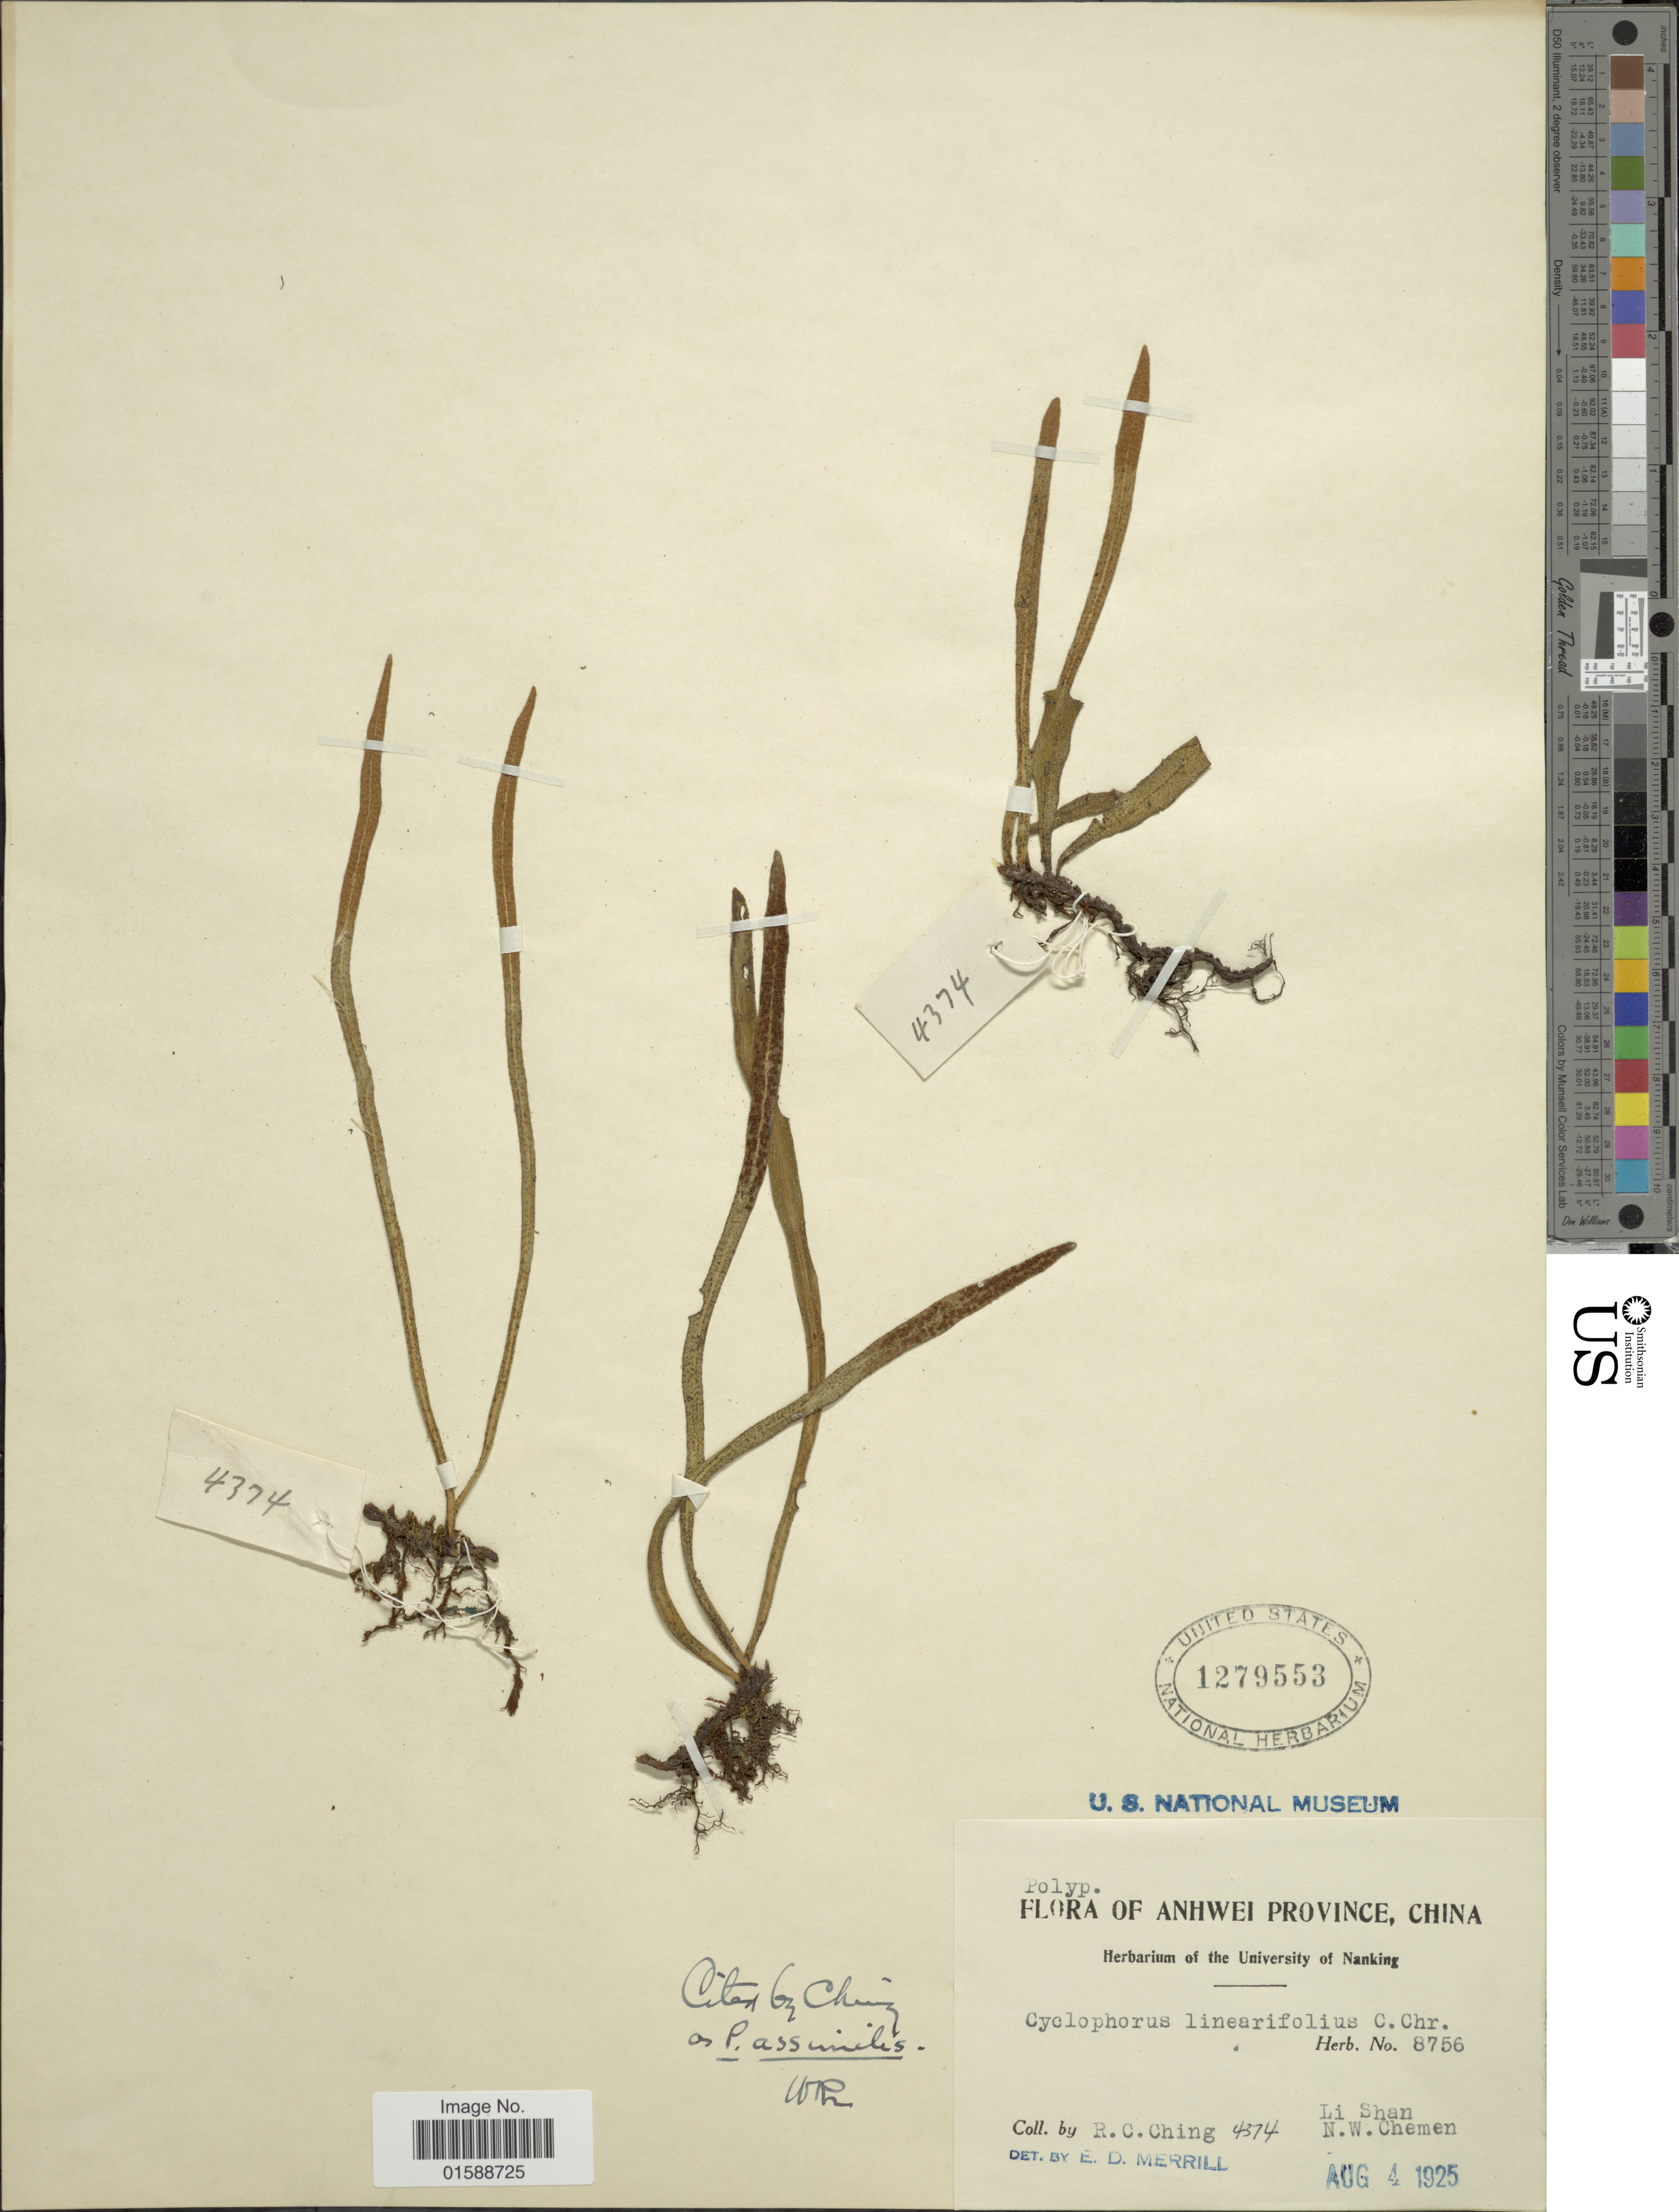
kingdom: Plantae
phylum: Tracheophyta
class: Polypodiopsida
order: Polypodiales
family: Polypodiaceae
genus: Pyrrosia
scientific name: Pyrrosia assimilis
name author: (Baker) Ching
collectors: R. C. Ching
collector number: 4374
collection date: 1925-08-04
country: China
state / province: Anhui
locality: Anhwei Province. Li Shan. N. W. Chemen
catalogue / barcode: US 1279553